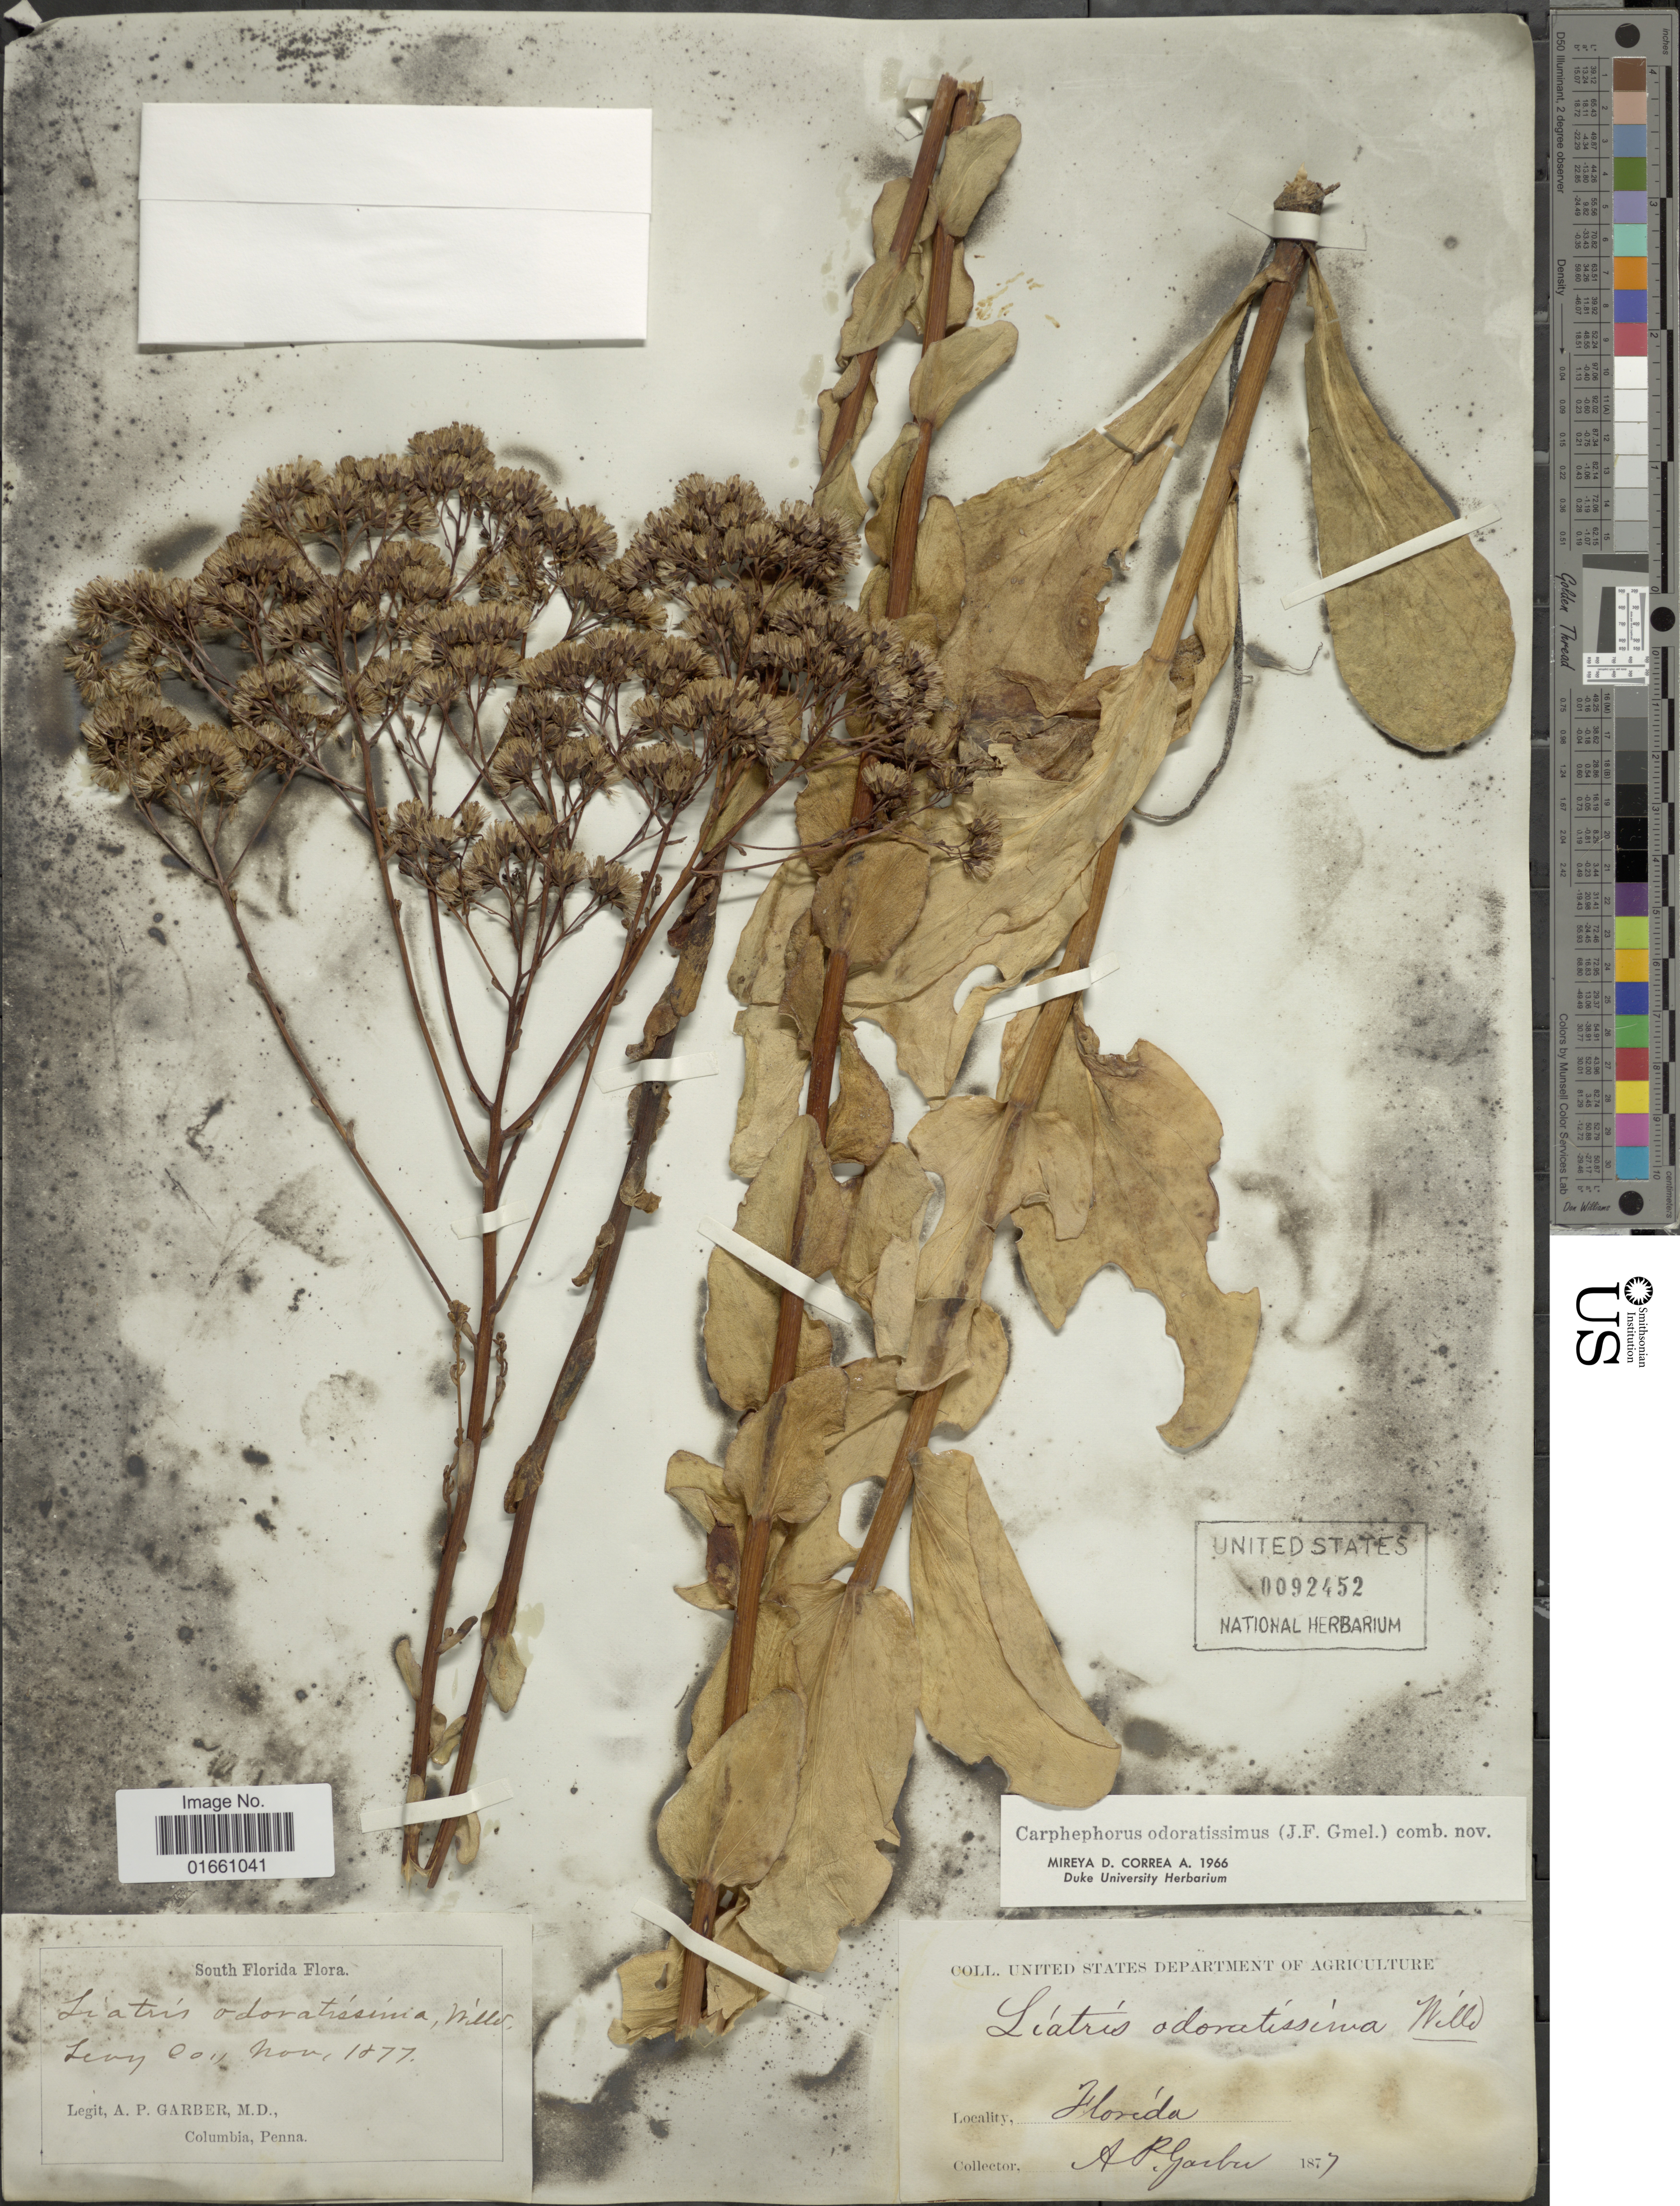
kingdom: Plantae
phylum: Tracheophyta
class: Magnoliopsida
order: Asterales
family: Asteraceae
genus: Trilisa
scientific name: Trilisa odoratissima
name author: (J.F. Gmel.) Cass.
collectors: A. P. Garber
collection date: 1877-11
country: United States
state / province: Florida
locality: South Florida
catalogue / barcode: US 92452